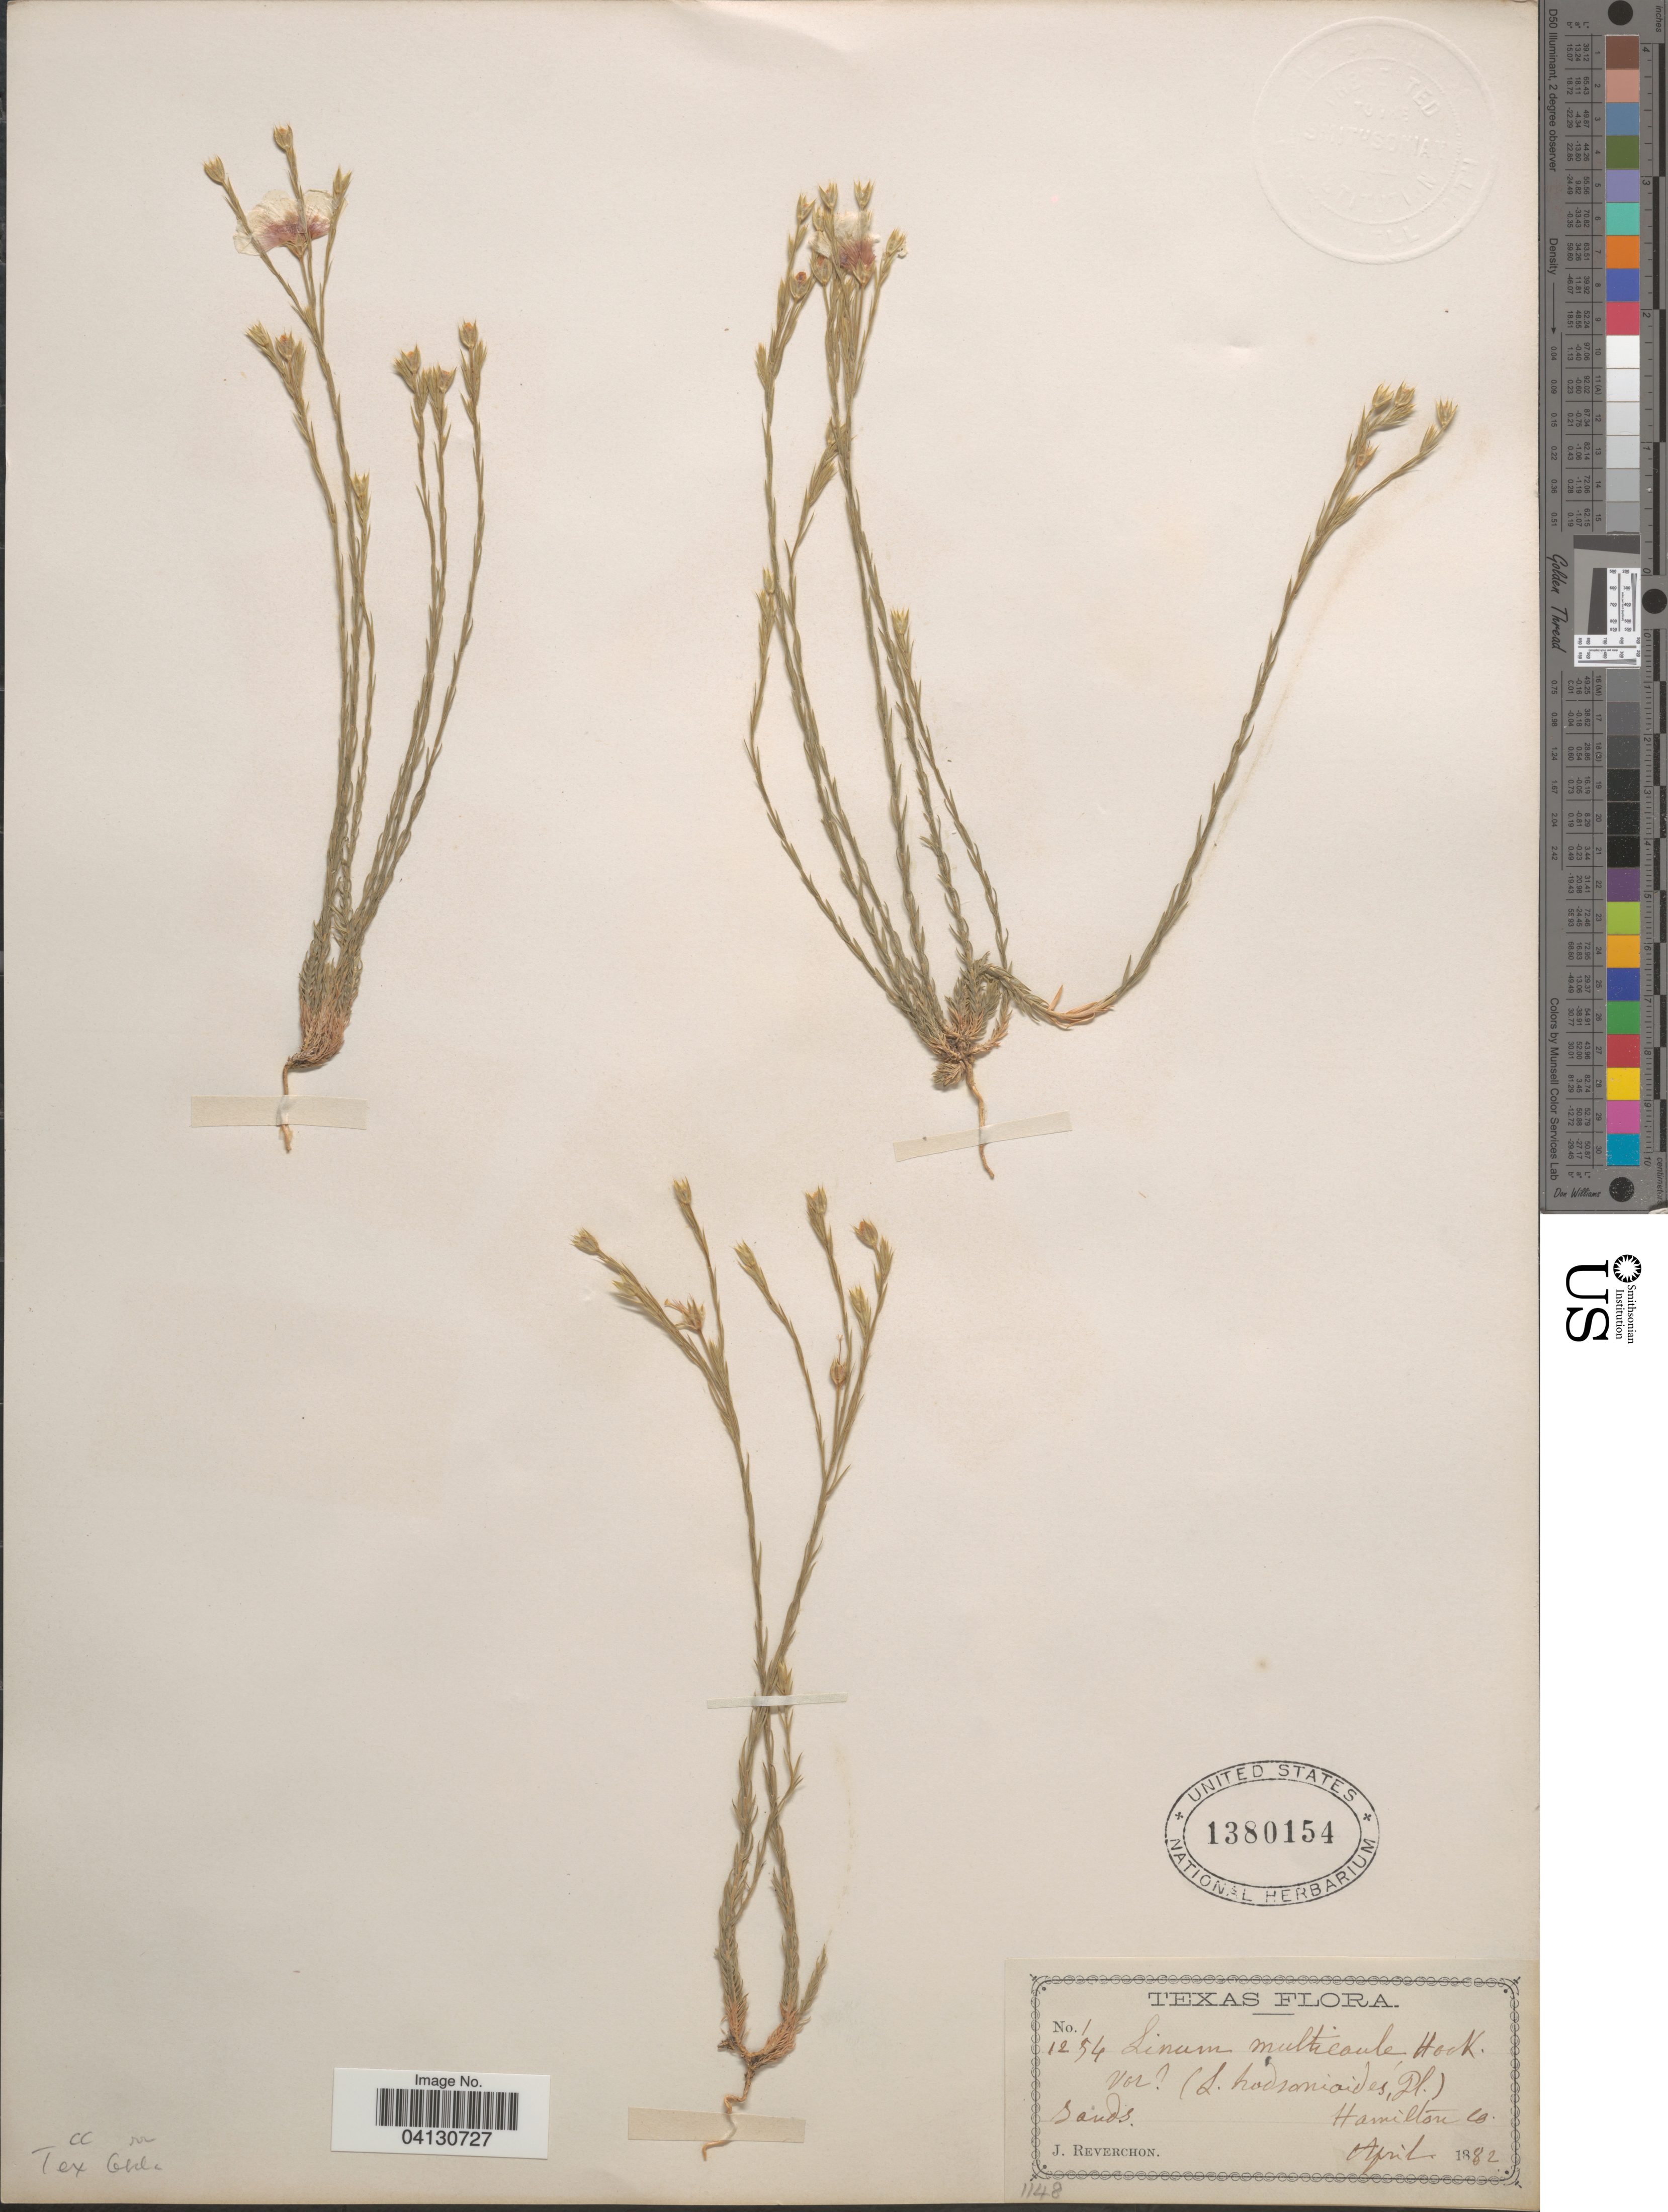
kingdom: Plantae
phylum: Tracheophyta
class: Magnoliopsida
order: Malpighiales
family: Linaceae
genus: Linum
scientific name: Linum multicaule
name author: Hook. ex Torr. & A. Gray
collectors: J. Reverchon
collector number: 1254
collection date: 1882-04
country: United States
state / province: Texas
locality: Hamilton Co.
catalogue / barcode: US 1380154